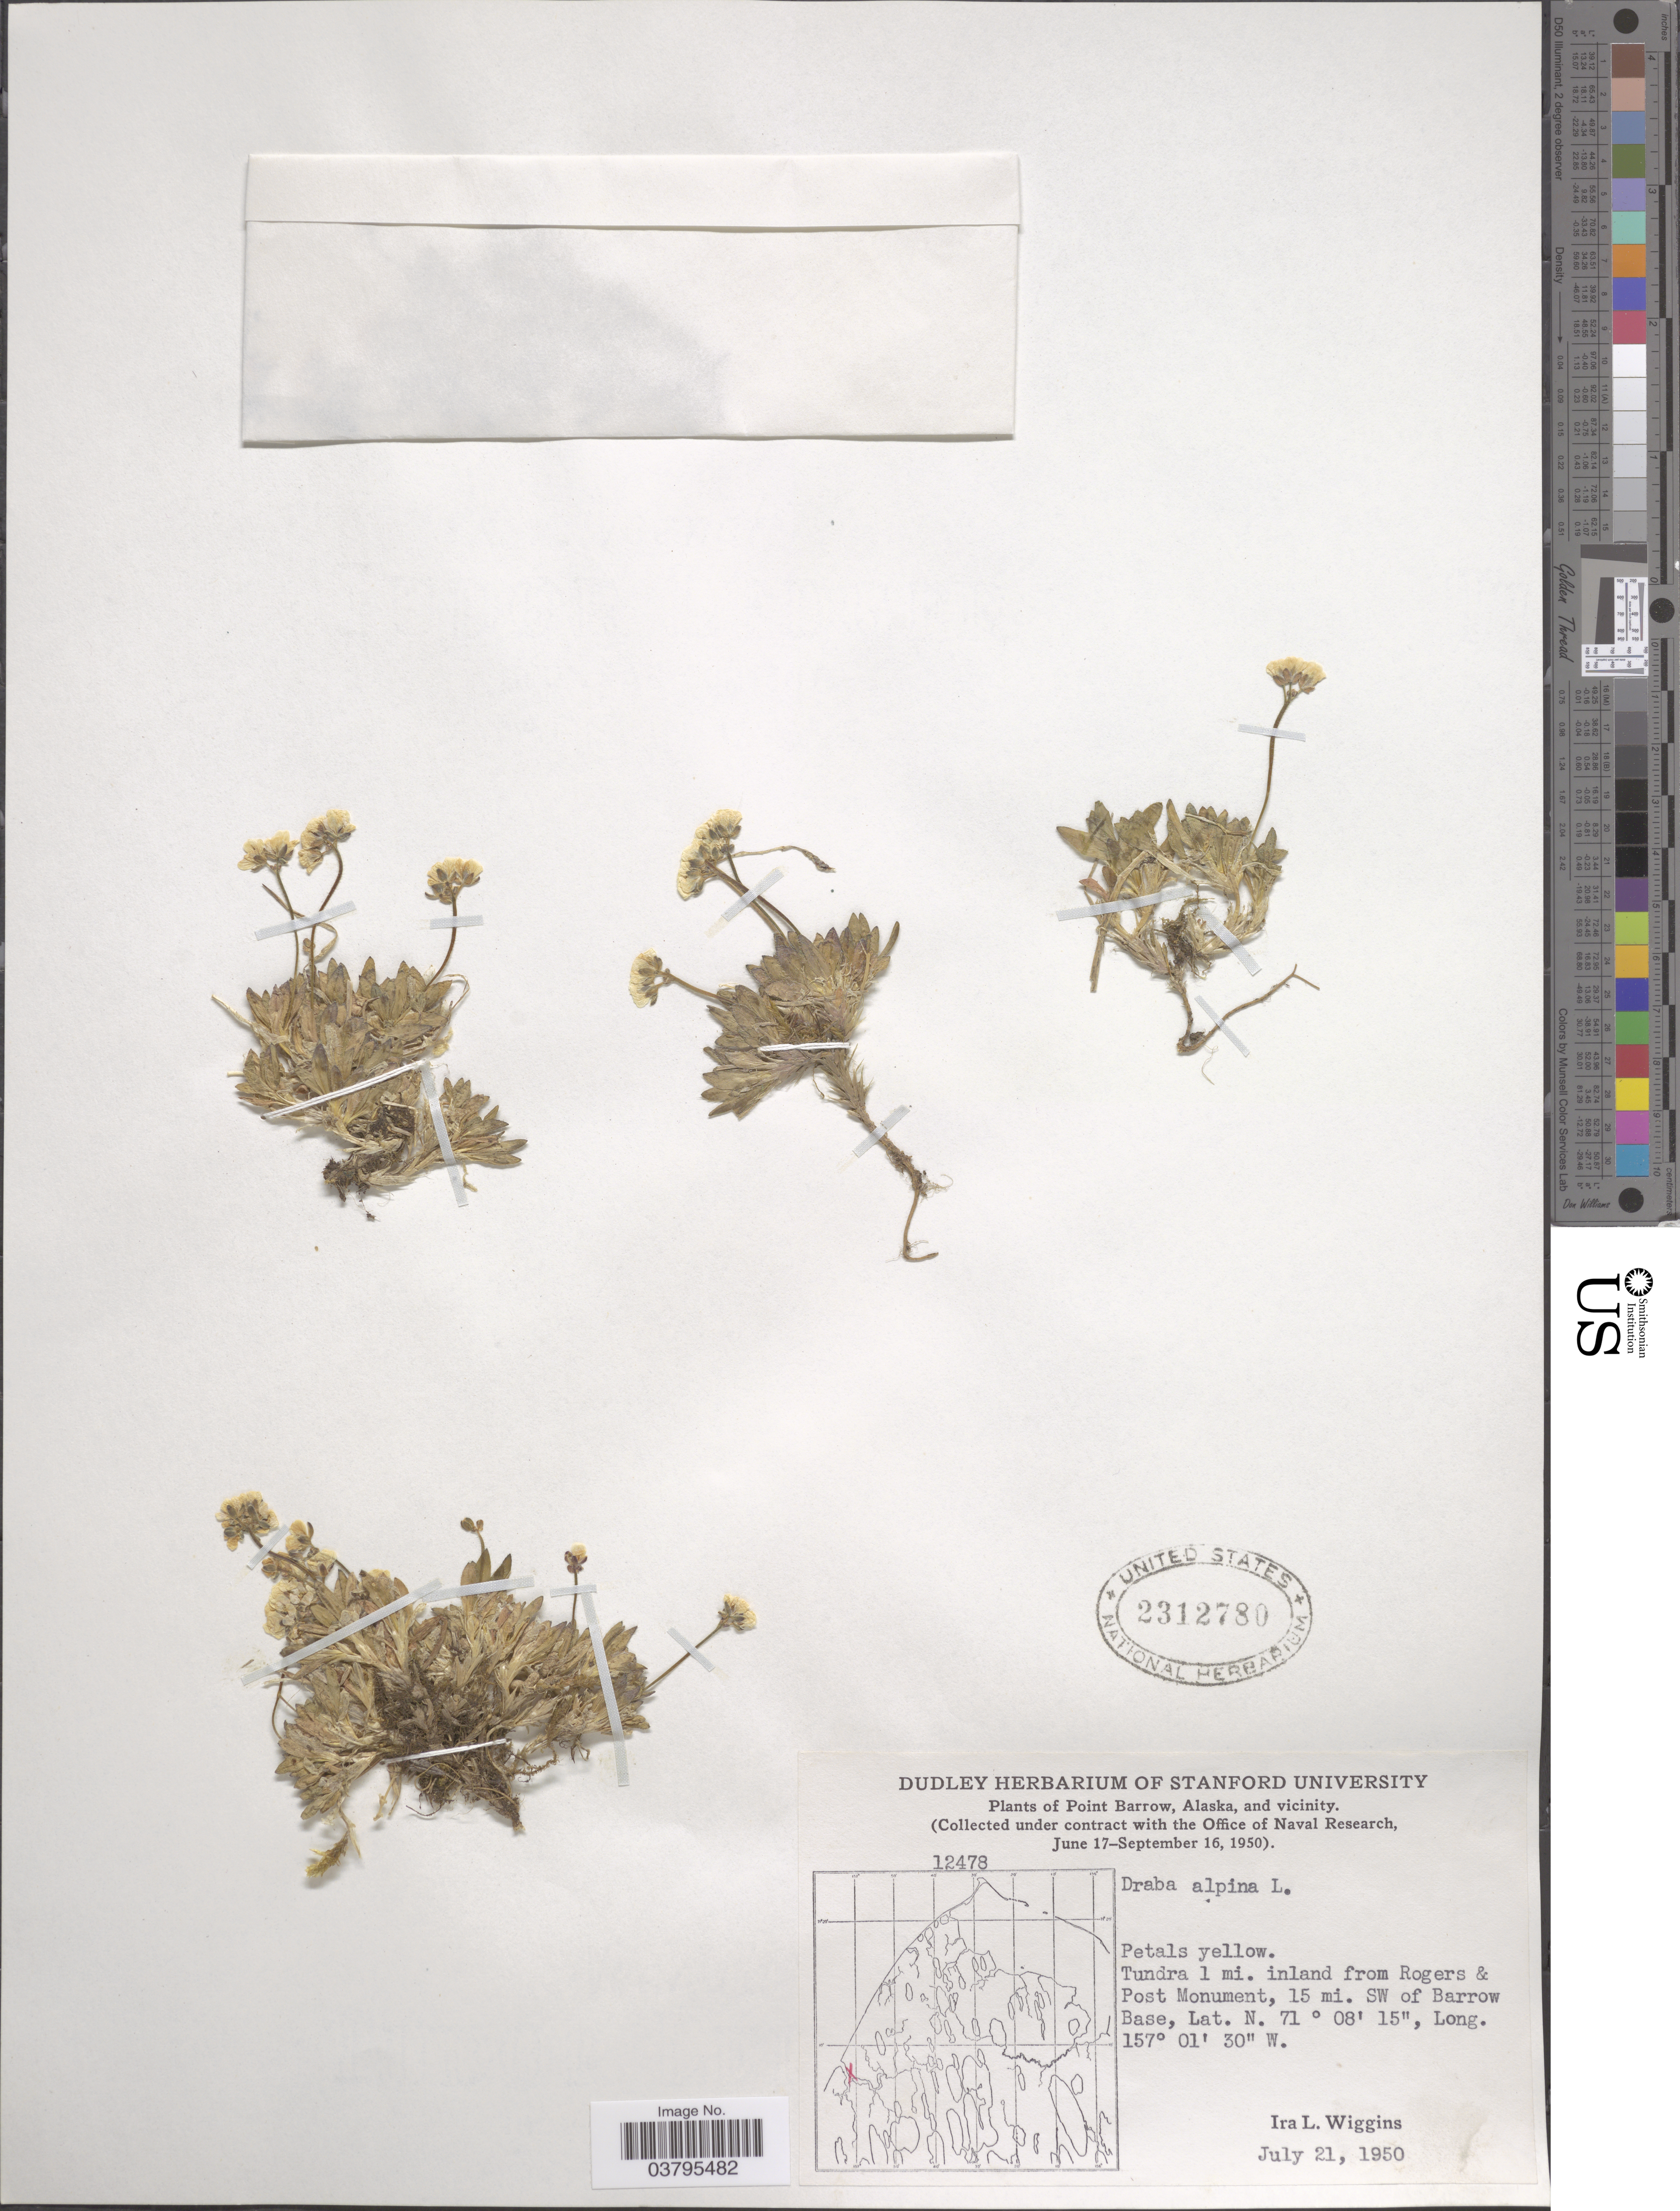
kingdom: Plantae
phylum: Tracheophyta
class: Magnoliopsida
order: Brassicales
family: Brassicaceae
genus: Draba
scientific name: Draba alpina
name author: L.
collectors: I. L. Wiggins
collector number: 12478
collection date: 1950-07-21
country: United States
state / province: Alaska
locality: Point Barrow, Alaska, and vicinity. Tundra 1 mi. inland from Rogers & Post Monument, 15 mi. SW of Barrow Base.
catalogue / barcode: US 2312780